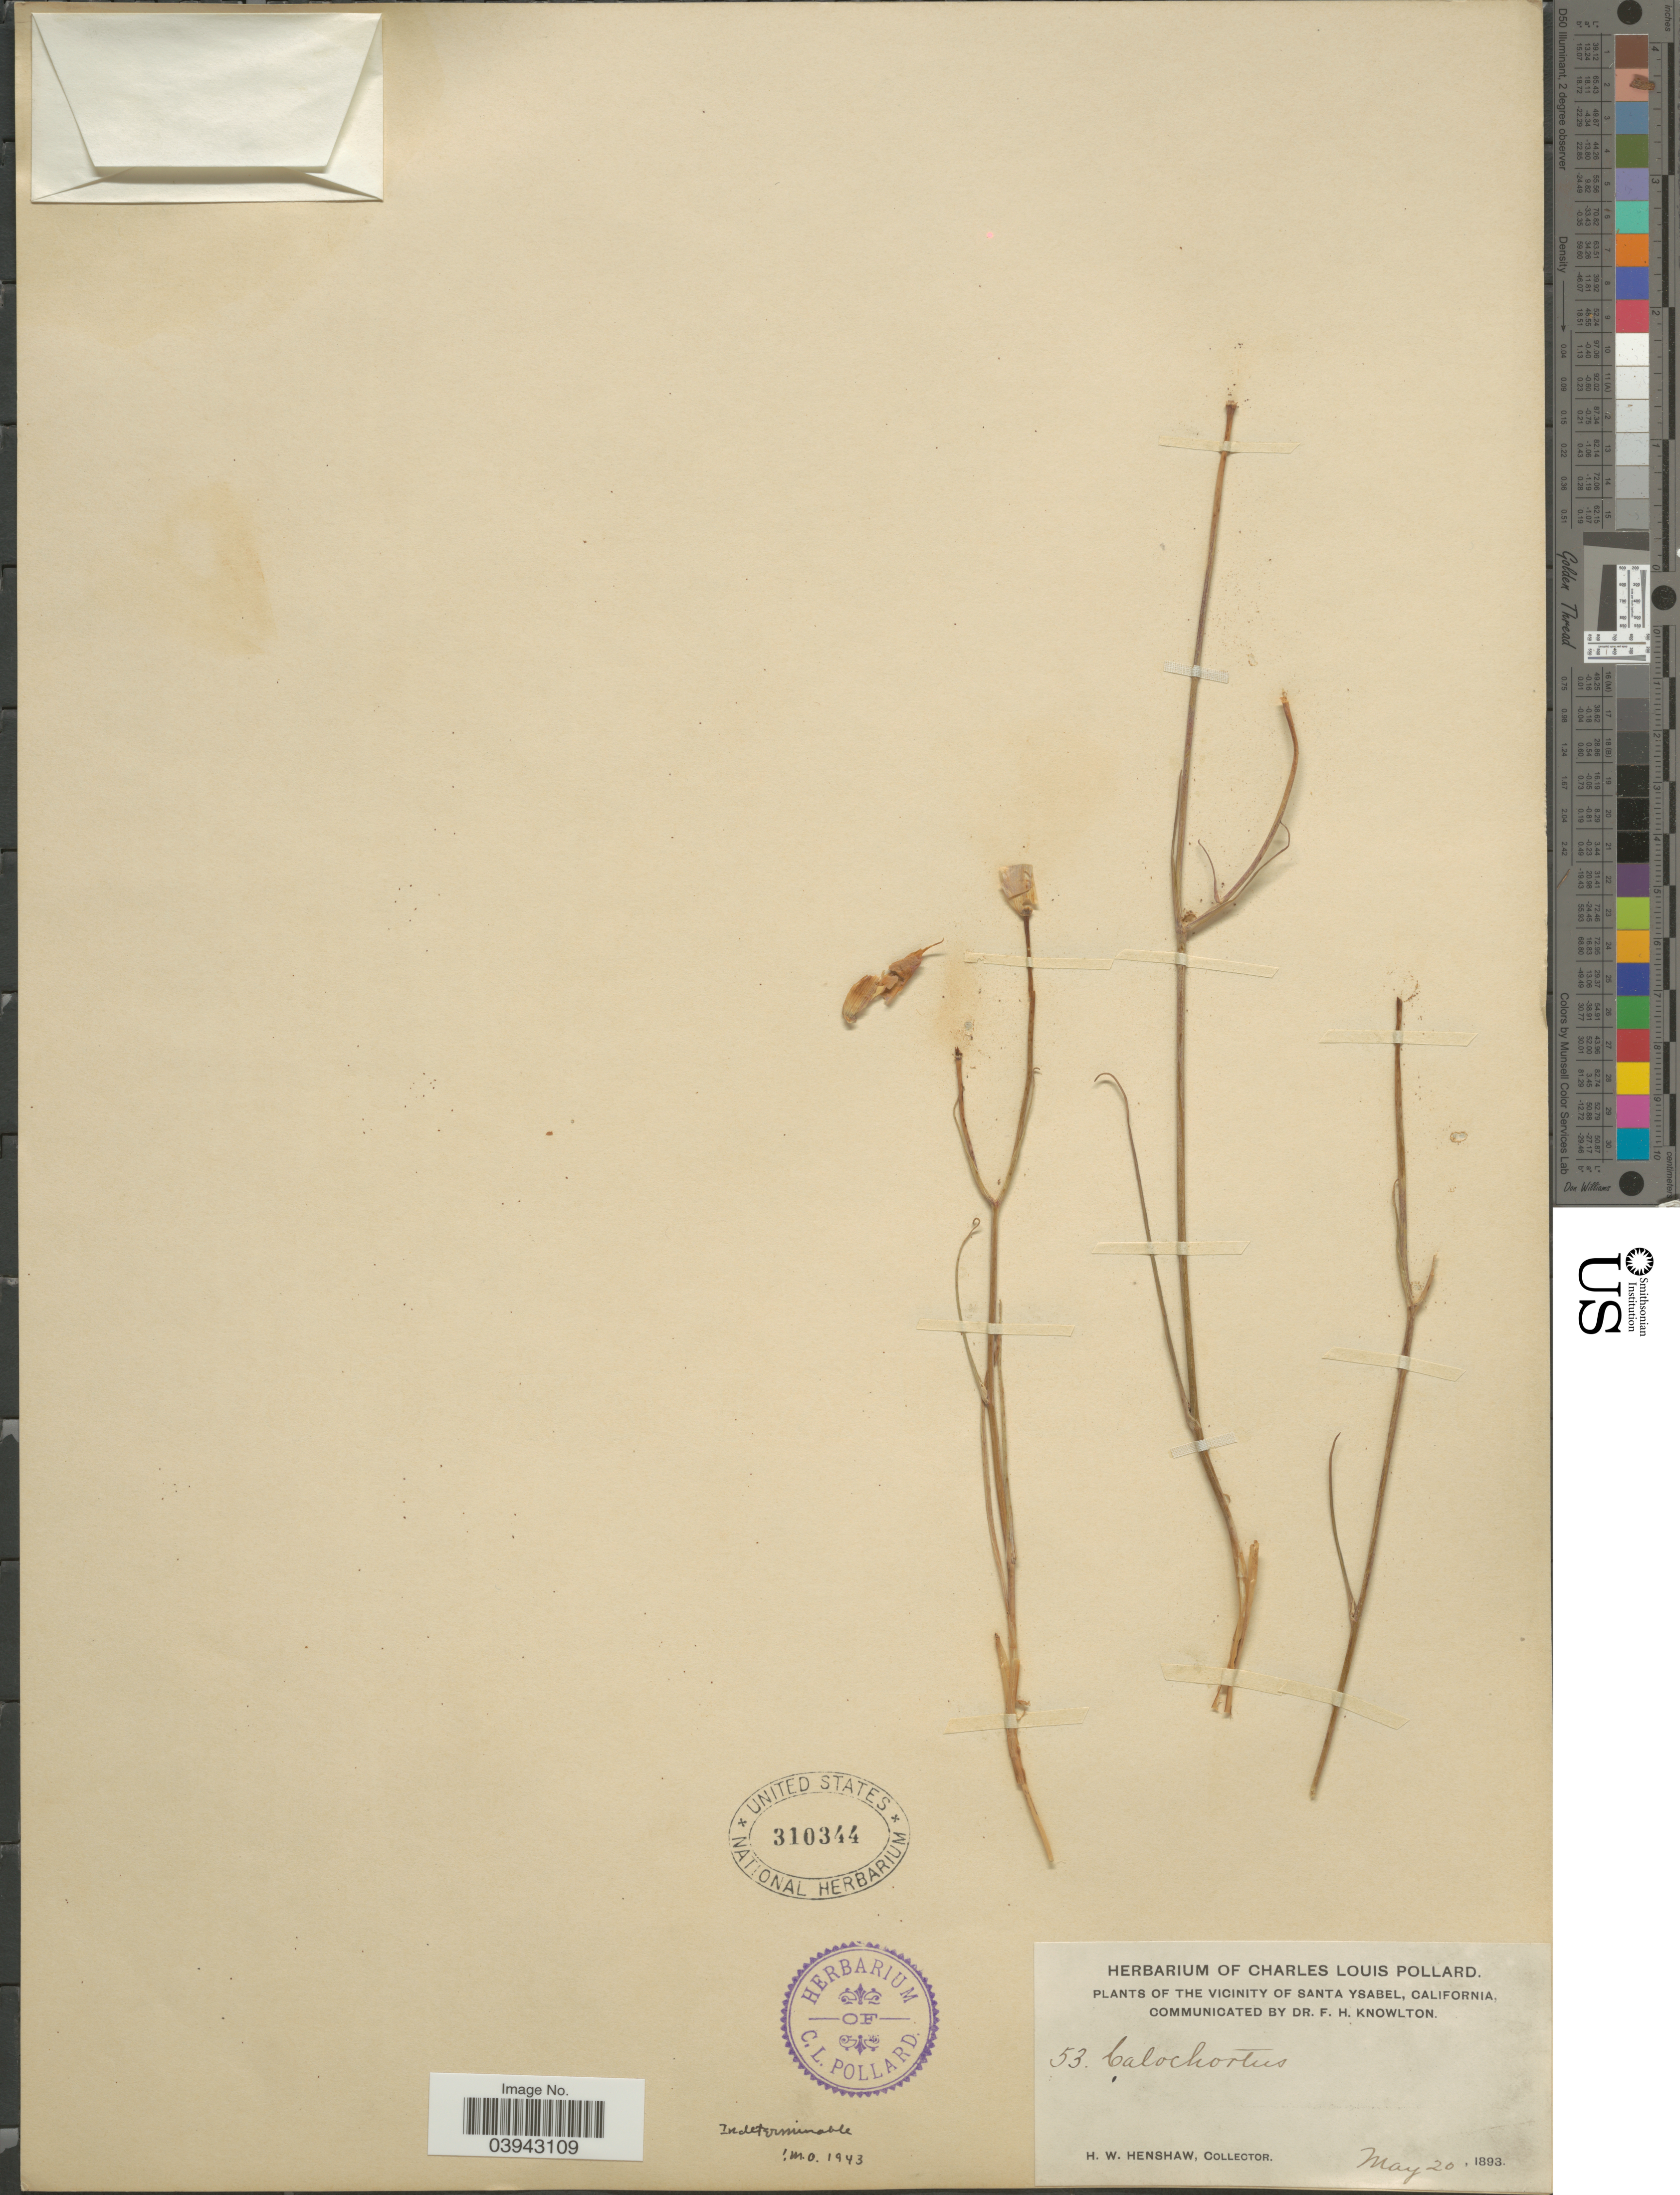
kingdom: Plantae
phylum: Tracheophyta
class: Liliopsida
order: Liliales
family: Liliaceae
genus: Calochortus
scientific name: Calochortus sp.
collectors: H. Henshaw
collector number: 53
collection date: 1893-05-20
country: United States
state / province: California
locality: The vicinity of Santa Ysabel.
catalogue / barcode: US 310344